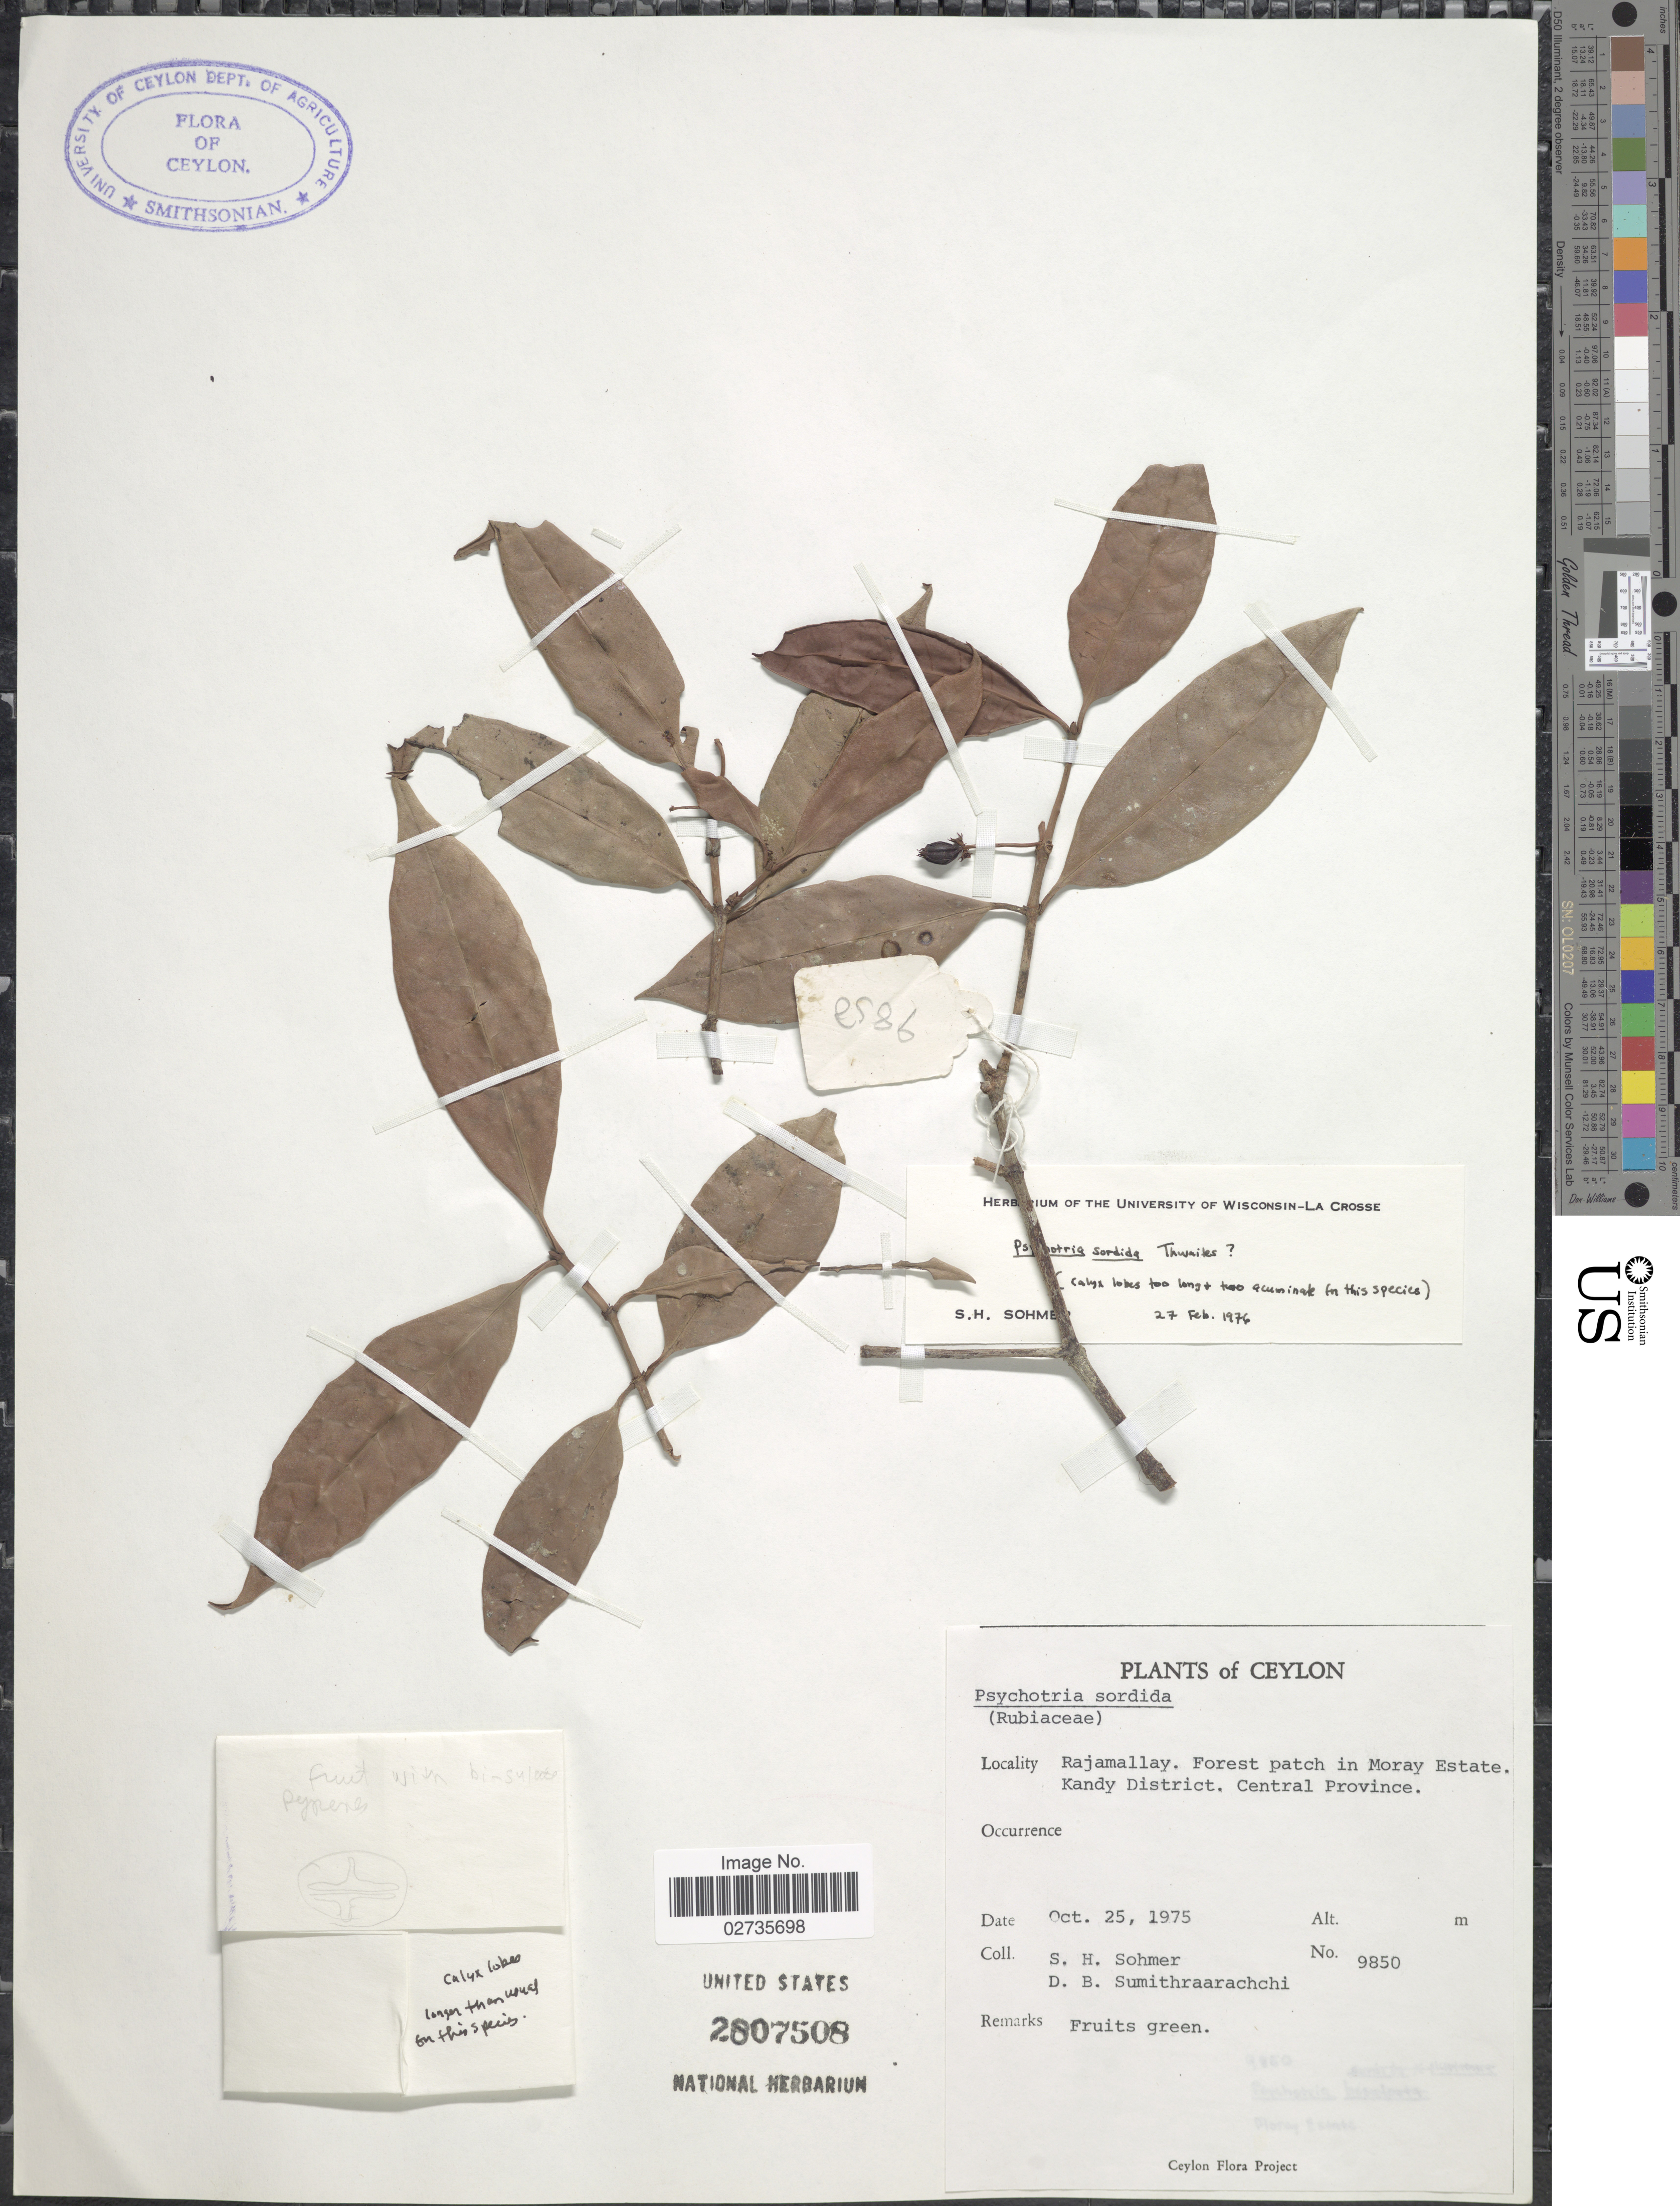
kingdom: Plantae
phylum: Tracheophyta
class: Magnoliopsida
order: Gentianales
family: Rubiaceae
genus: Psychotria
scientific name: Psychotria sordida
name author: Thwaites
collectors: S. H. Sohmer & D. B. Sumithraarachchi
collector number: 9850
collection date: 1975-10-25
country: Sri Lanka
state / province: Central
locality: Ceylon, Rajamallay. Forest patch in Moray Estate. Kandy District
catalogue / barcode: US 2807508